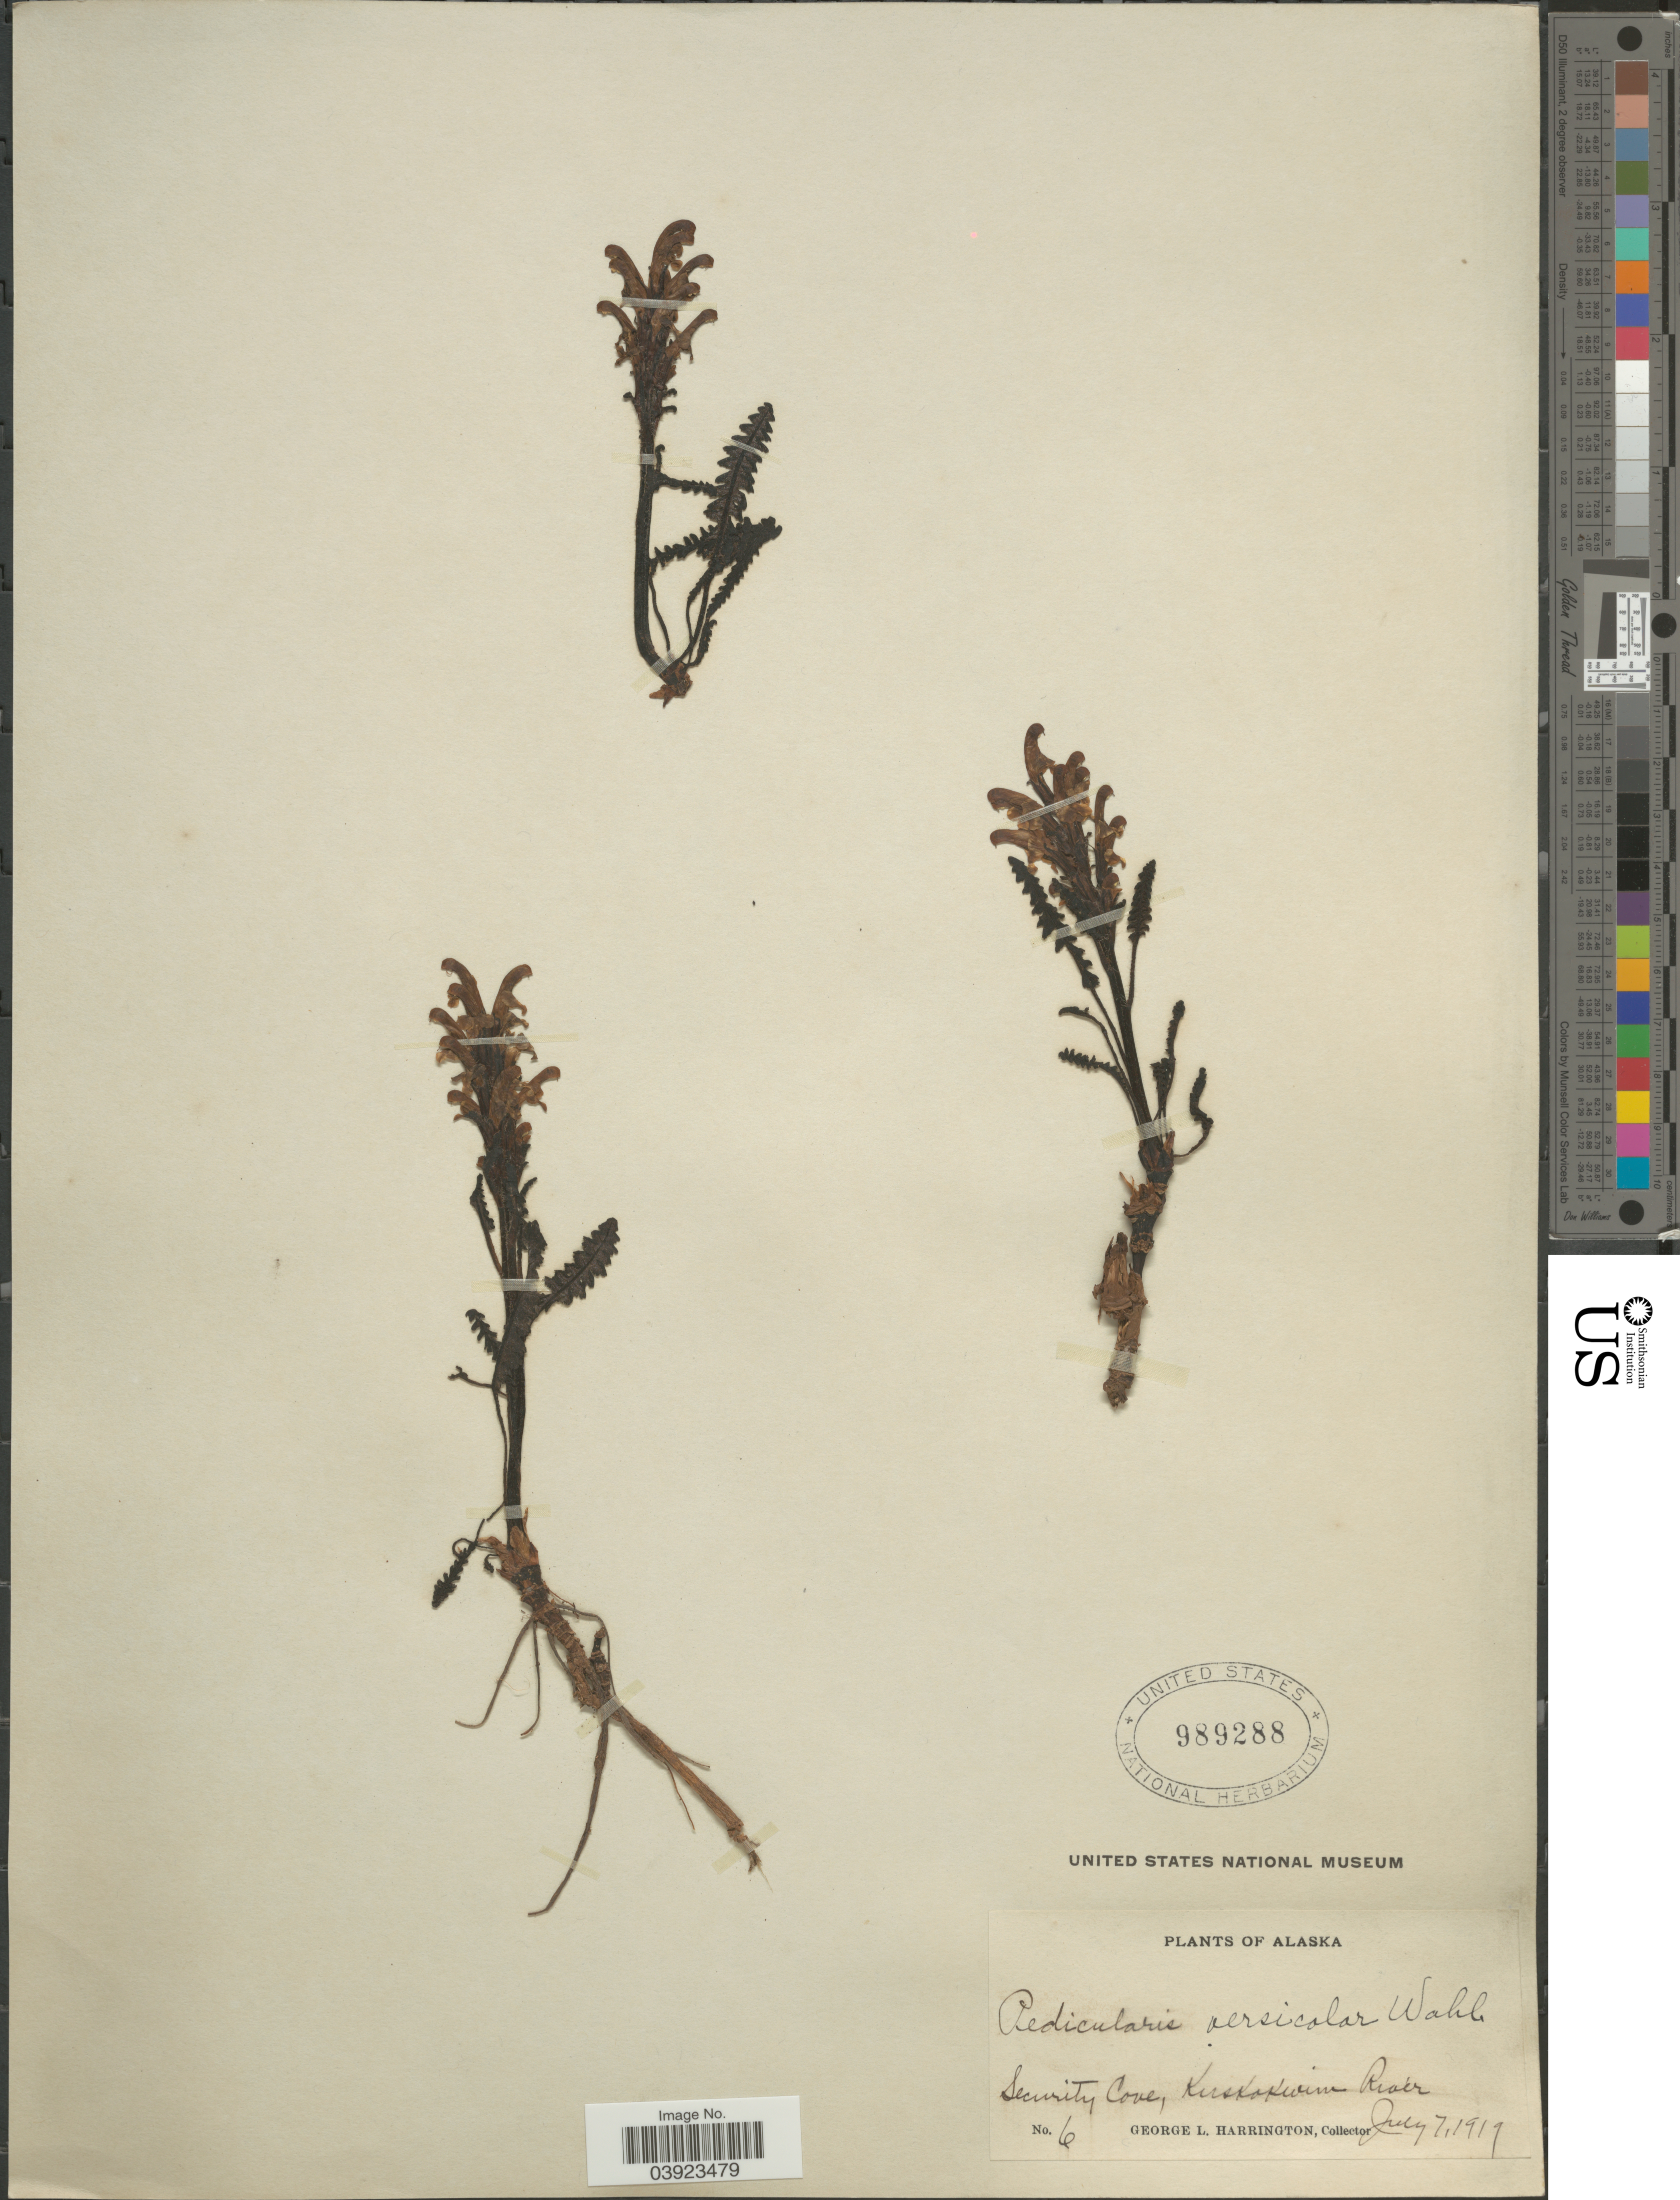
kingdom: Plantae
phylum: Tracheophyta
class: Magnoliopsida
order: Lamiales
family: Orobanchaceae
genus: Pedicularis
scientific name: Pedicularis versicolor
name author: Wahlenb.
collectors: G. Harrington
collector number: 6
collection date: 1919-07-07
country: United States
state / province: Alaska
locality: Security Cove, Kuskokwim River.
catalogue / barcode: US 989288